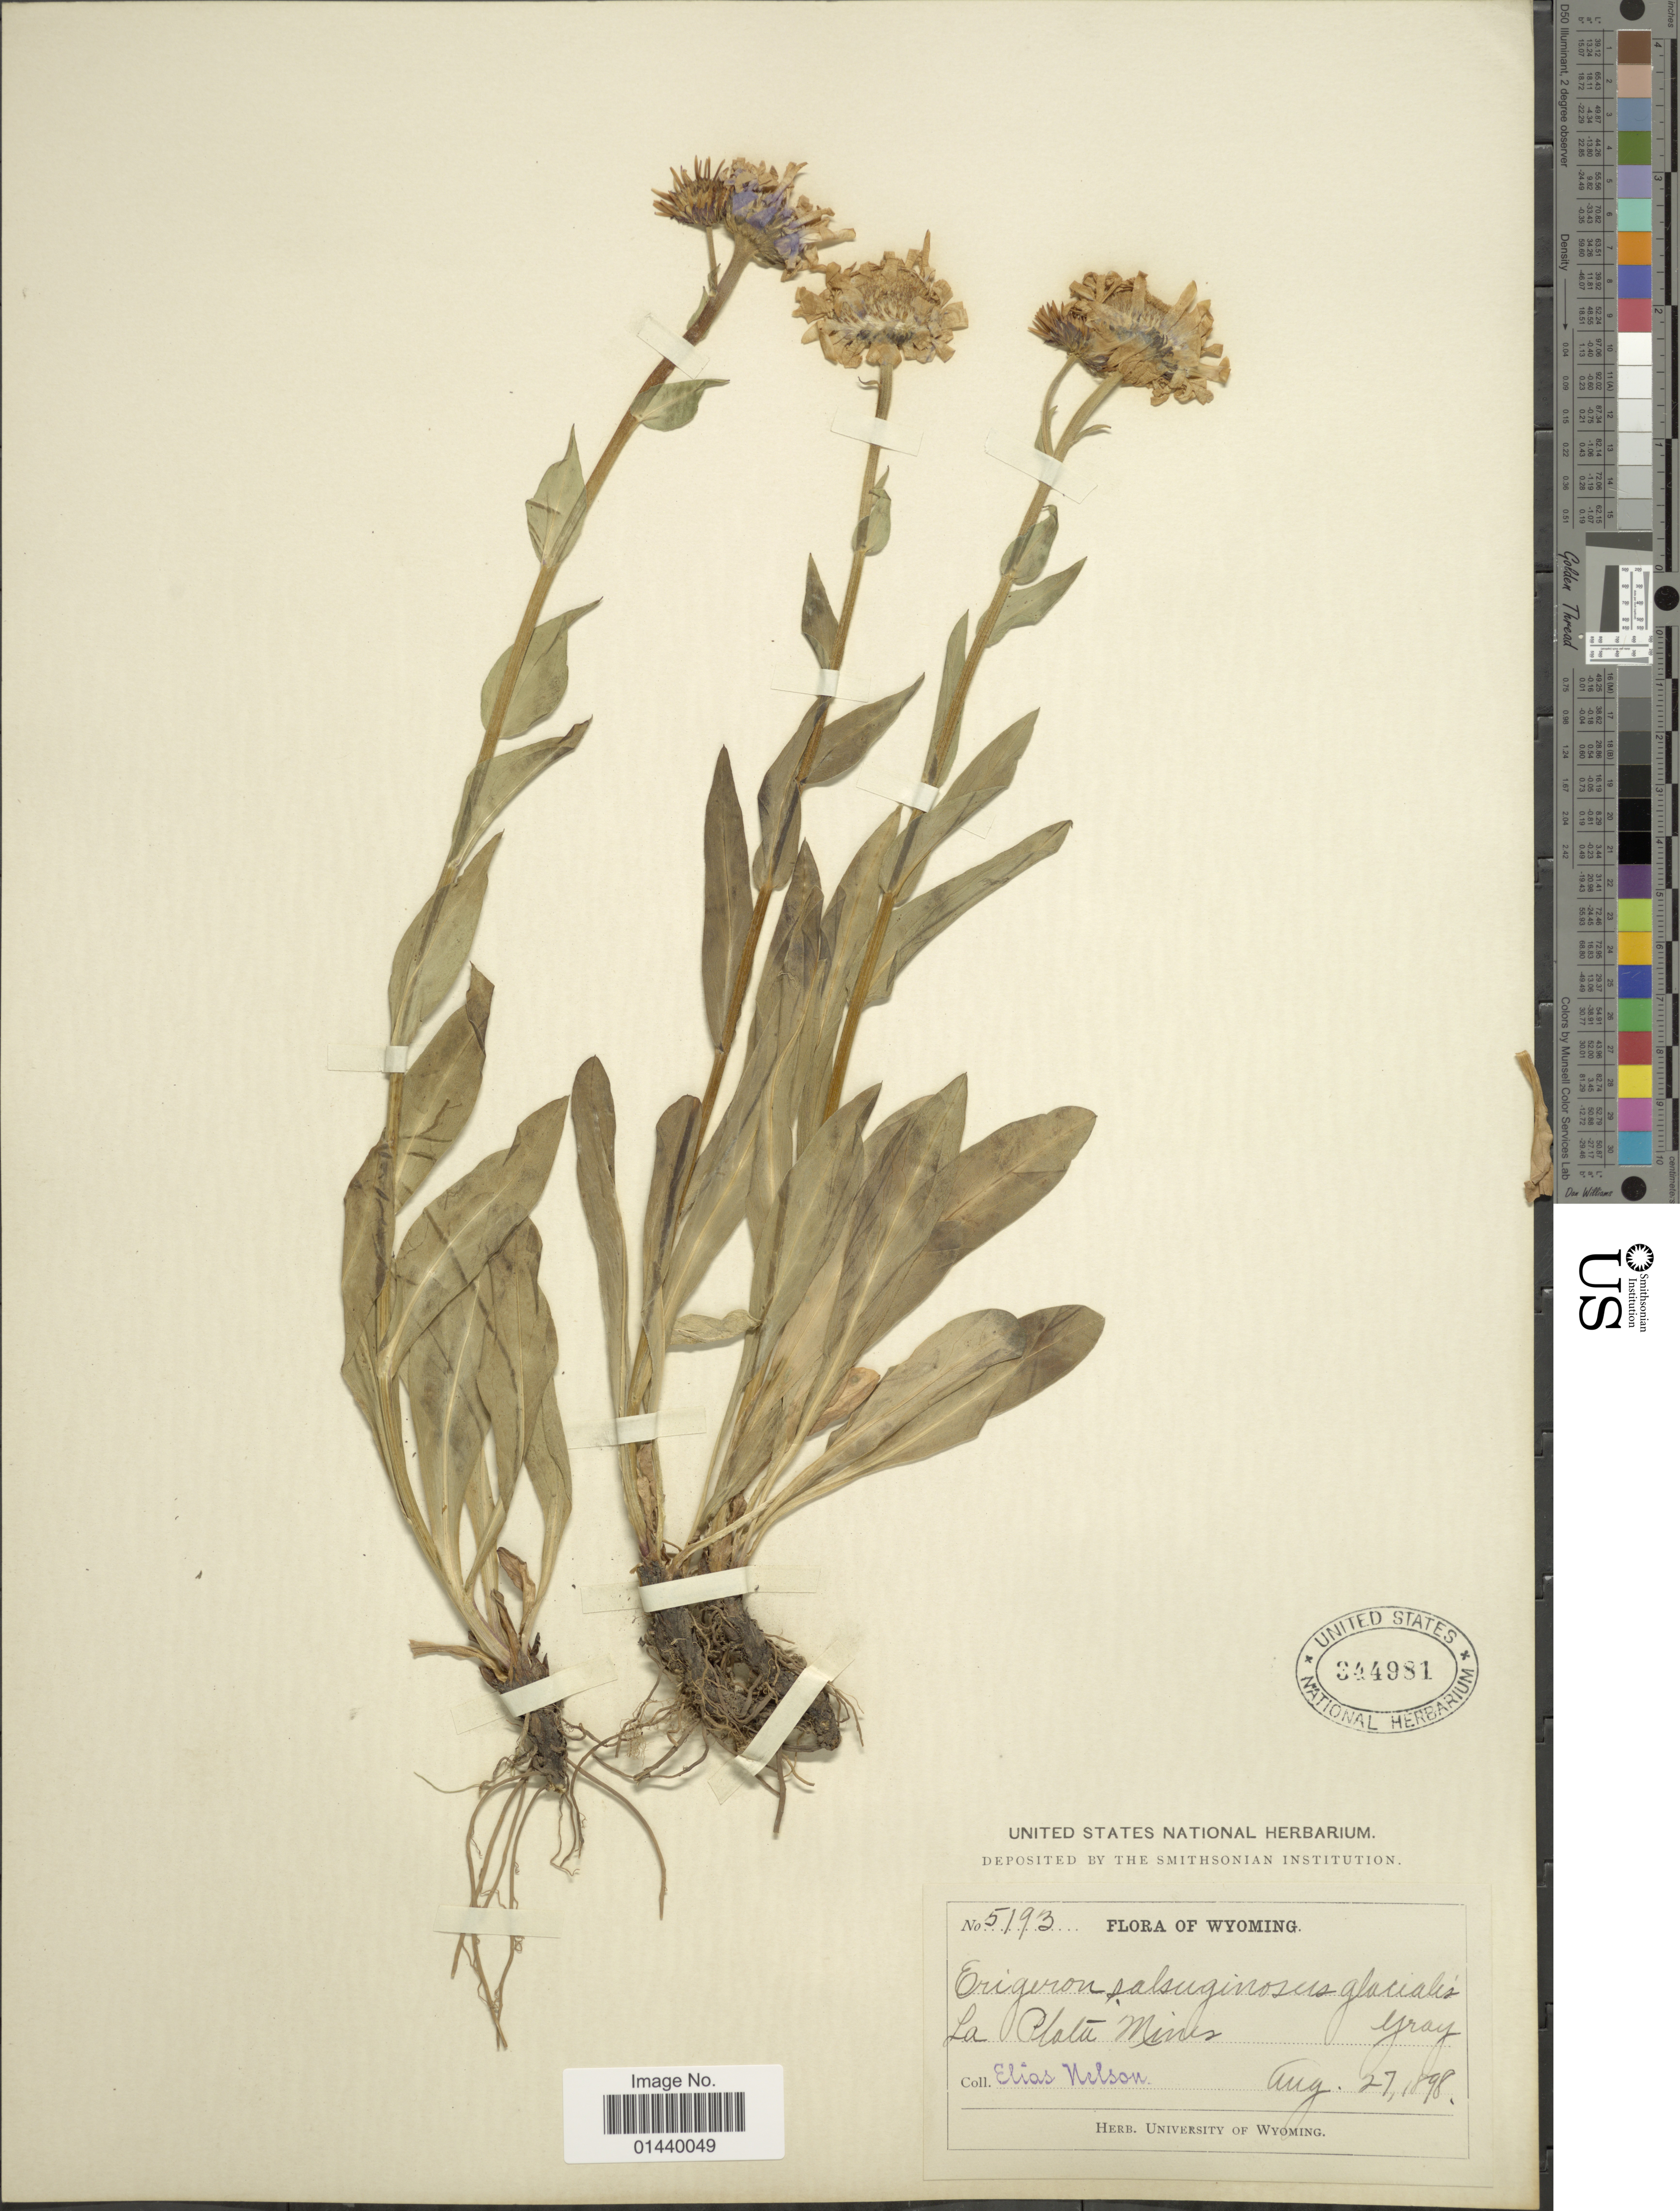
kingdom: Plantae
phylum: Tracheophyta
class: Magnoliopsida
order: Asterales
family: Asteraceae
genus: Erigeron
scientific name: Erigeron salsuginosus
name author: (Richardson ex R. Br.) A. Gray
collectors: E. Nelson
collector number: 5193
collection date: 1898-08-27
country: United States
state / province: Wyoming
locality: La Plata Mines.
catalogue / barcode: US 344981